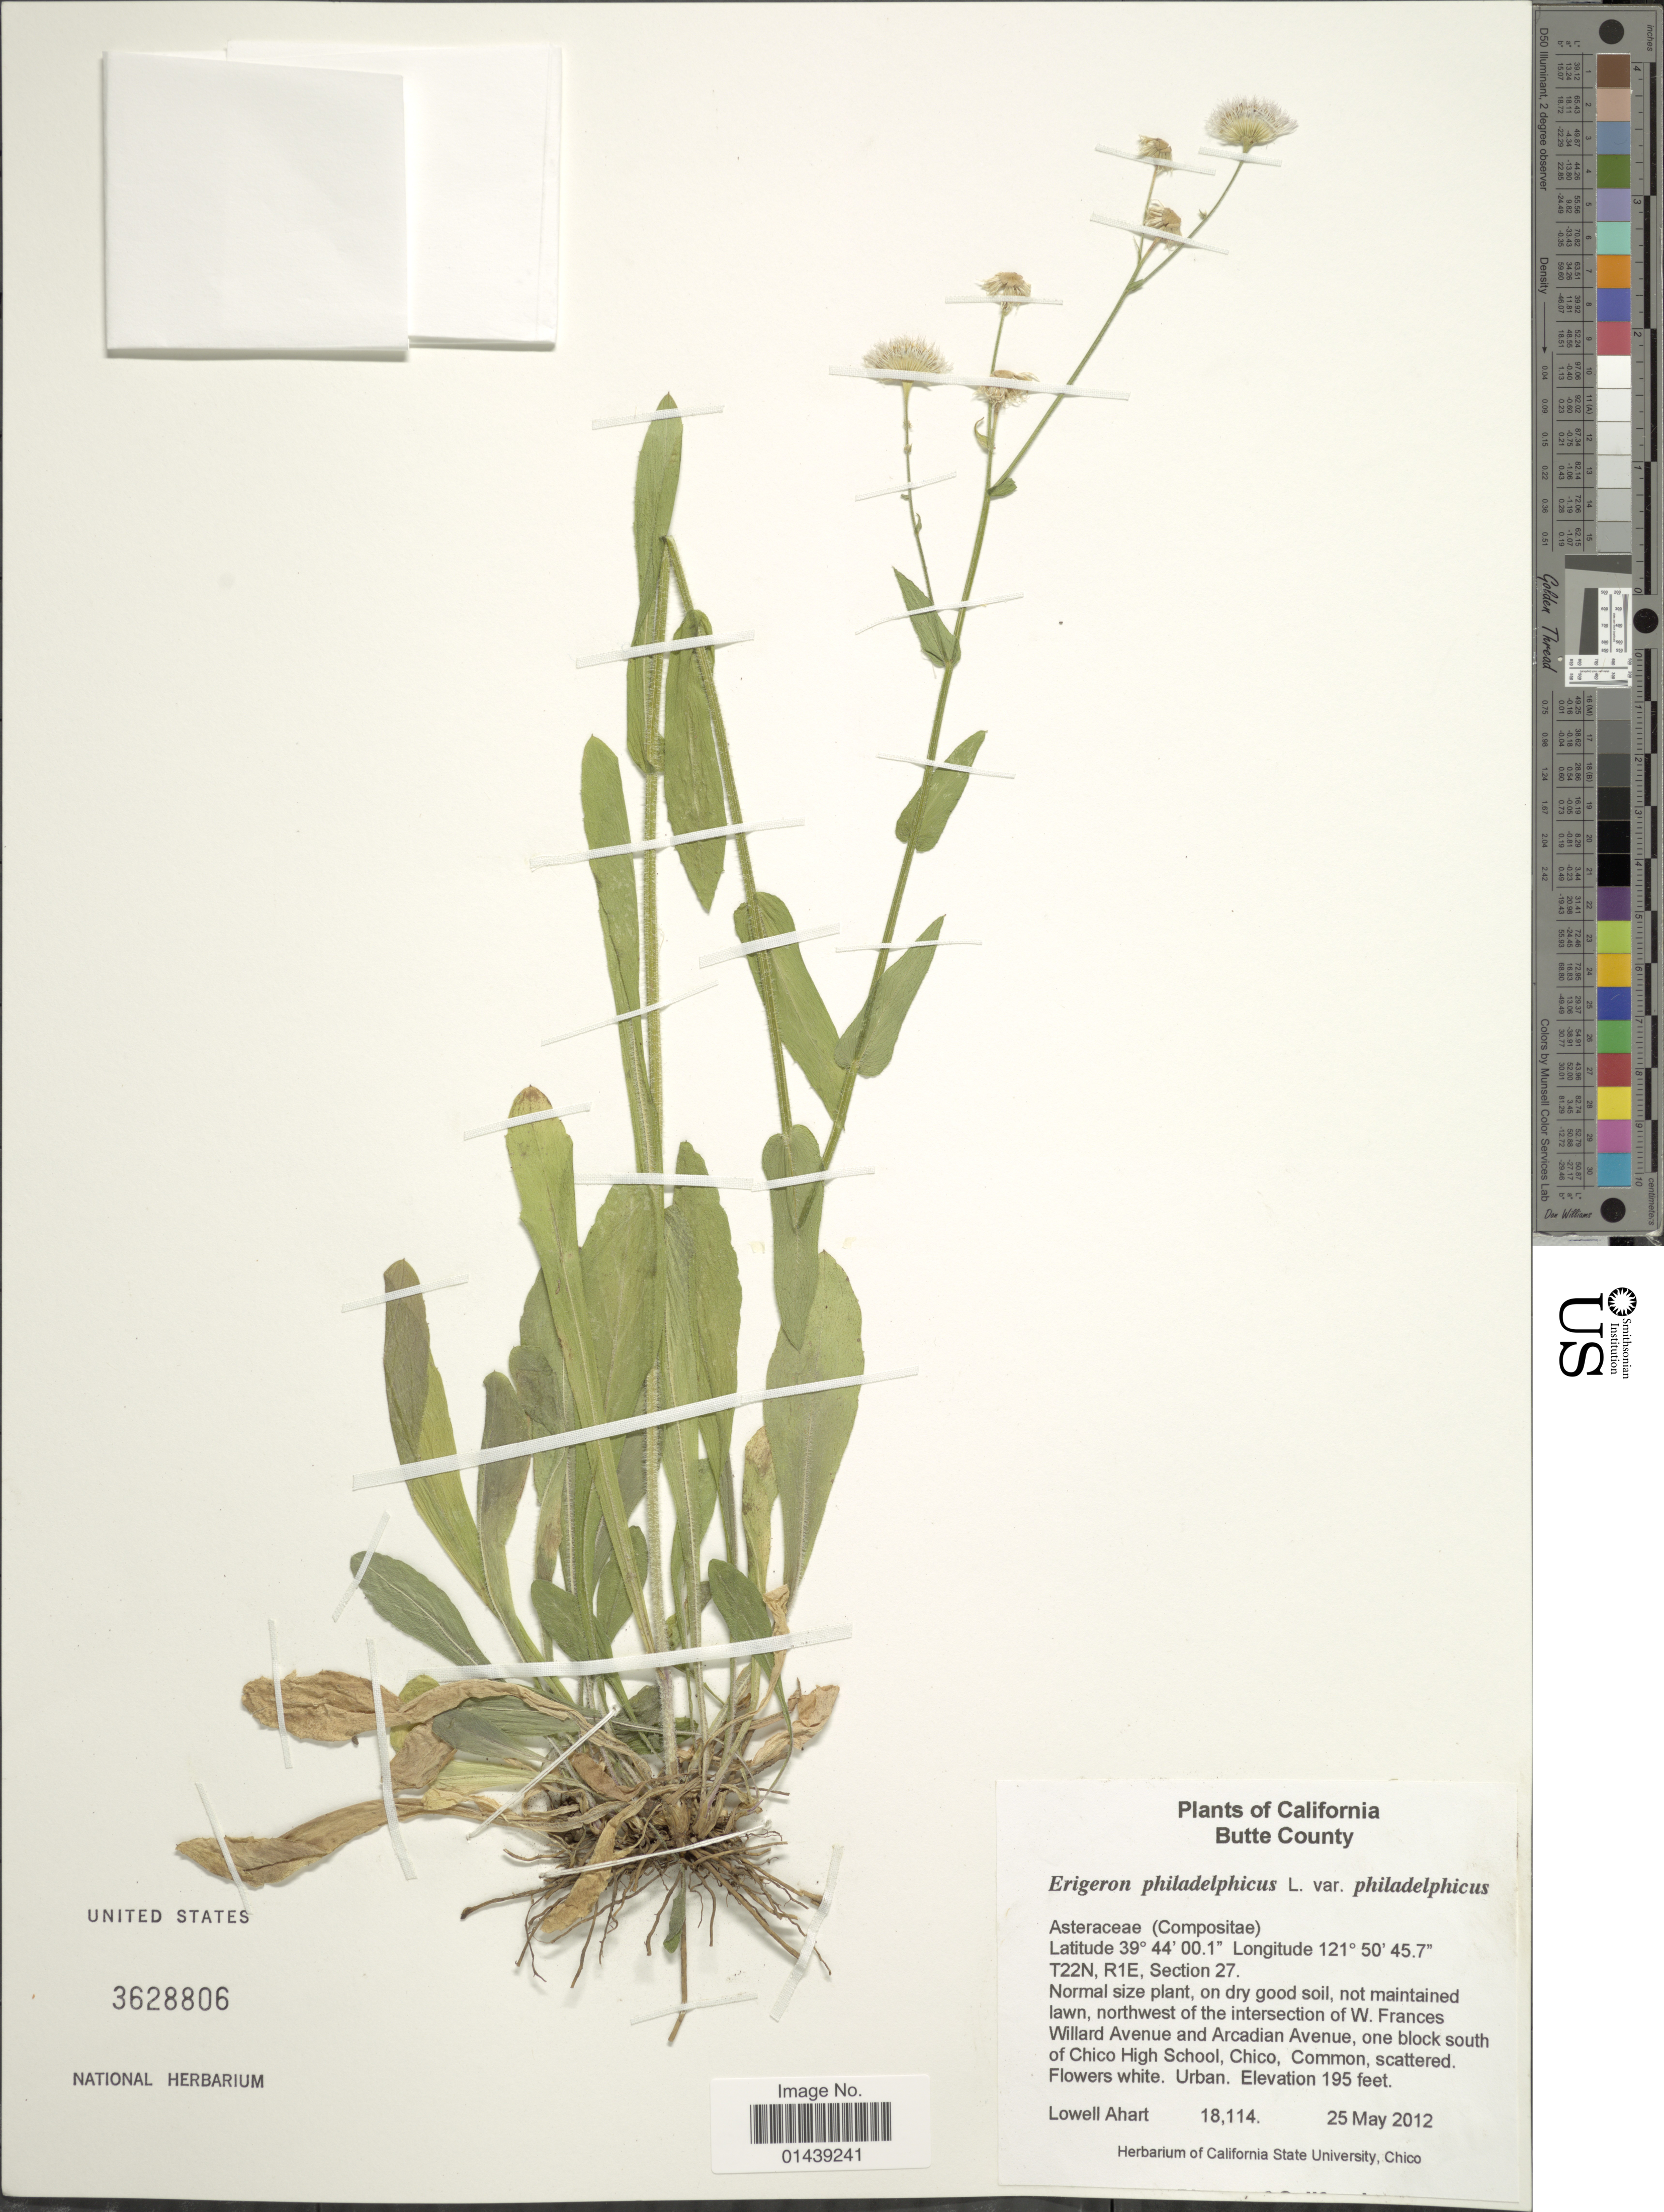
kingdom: Plantae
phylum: Tracheophyta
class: Magnoliopsida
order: Asterales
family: Asteraceae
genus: Erigeron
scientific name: Erigeron philadelphicus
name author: L.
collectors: L. Ahart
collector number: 18114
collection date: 2012-05-25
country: United States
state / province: California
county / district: Butte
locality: Butte County. T22N, R1E, Section 27. northwest of the intersection of W. Frances Willard Avenue and Arcadian Avenue, one block south of Chico High School, Chico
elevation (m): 59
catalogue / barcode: US 3628806